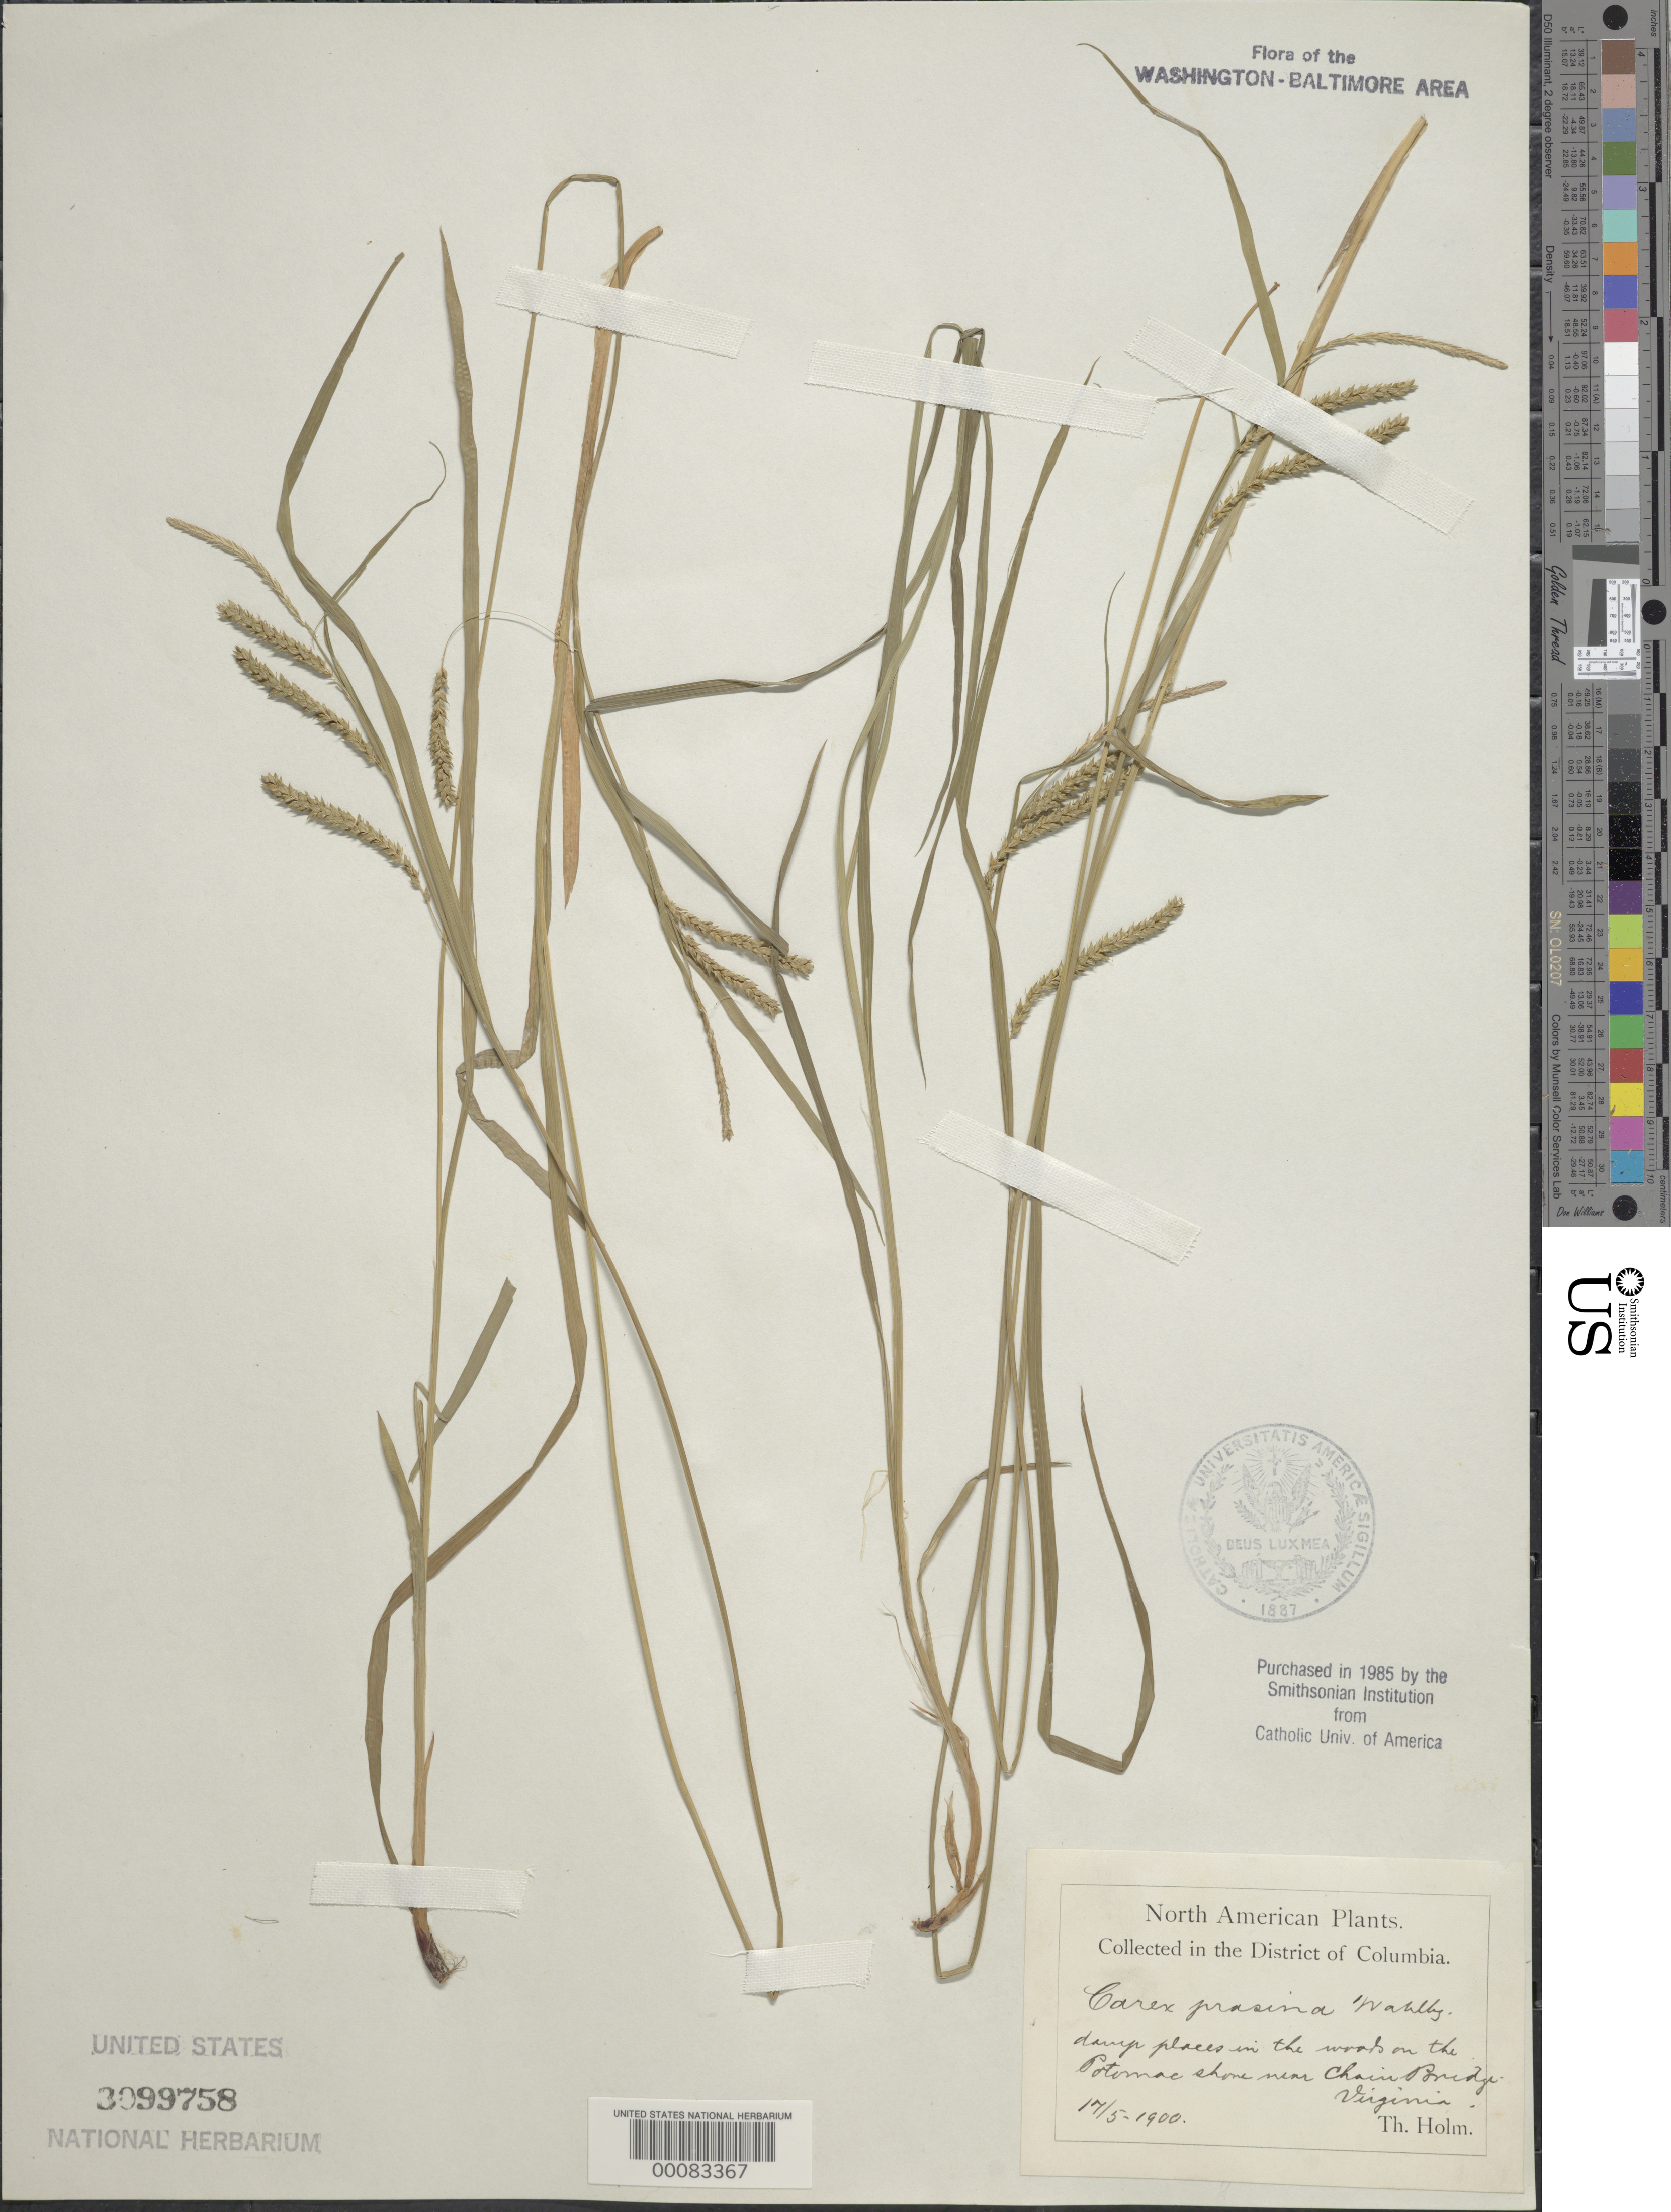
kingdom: Plantae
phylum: Tracheophyta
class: Liliopsida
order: Poales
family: Cyperaceae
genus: Carex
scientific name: Carex prasina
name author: Wahlenb.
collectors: T. Holm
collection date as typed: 17 May 1900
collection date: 1900-05-17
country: United States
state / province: Virginia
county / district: Fairfax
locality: Potomac shore near Chain Bridge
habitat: Damp woods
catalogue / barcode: US 3099758